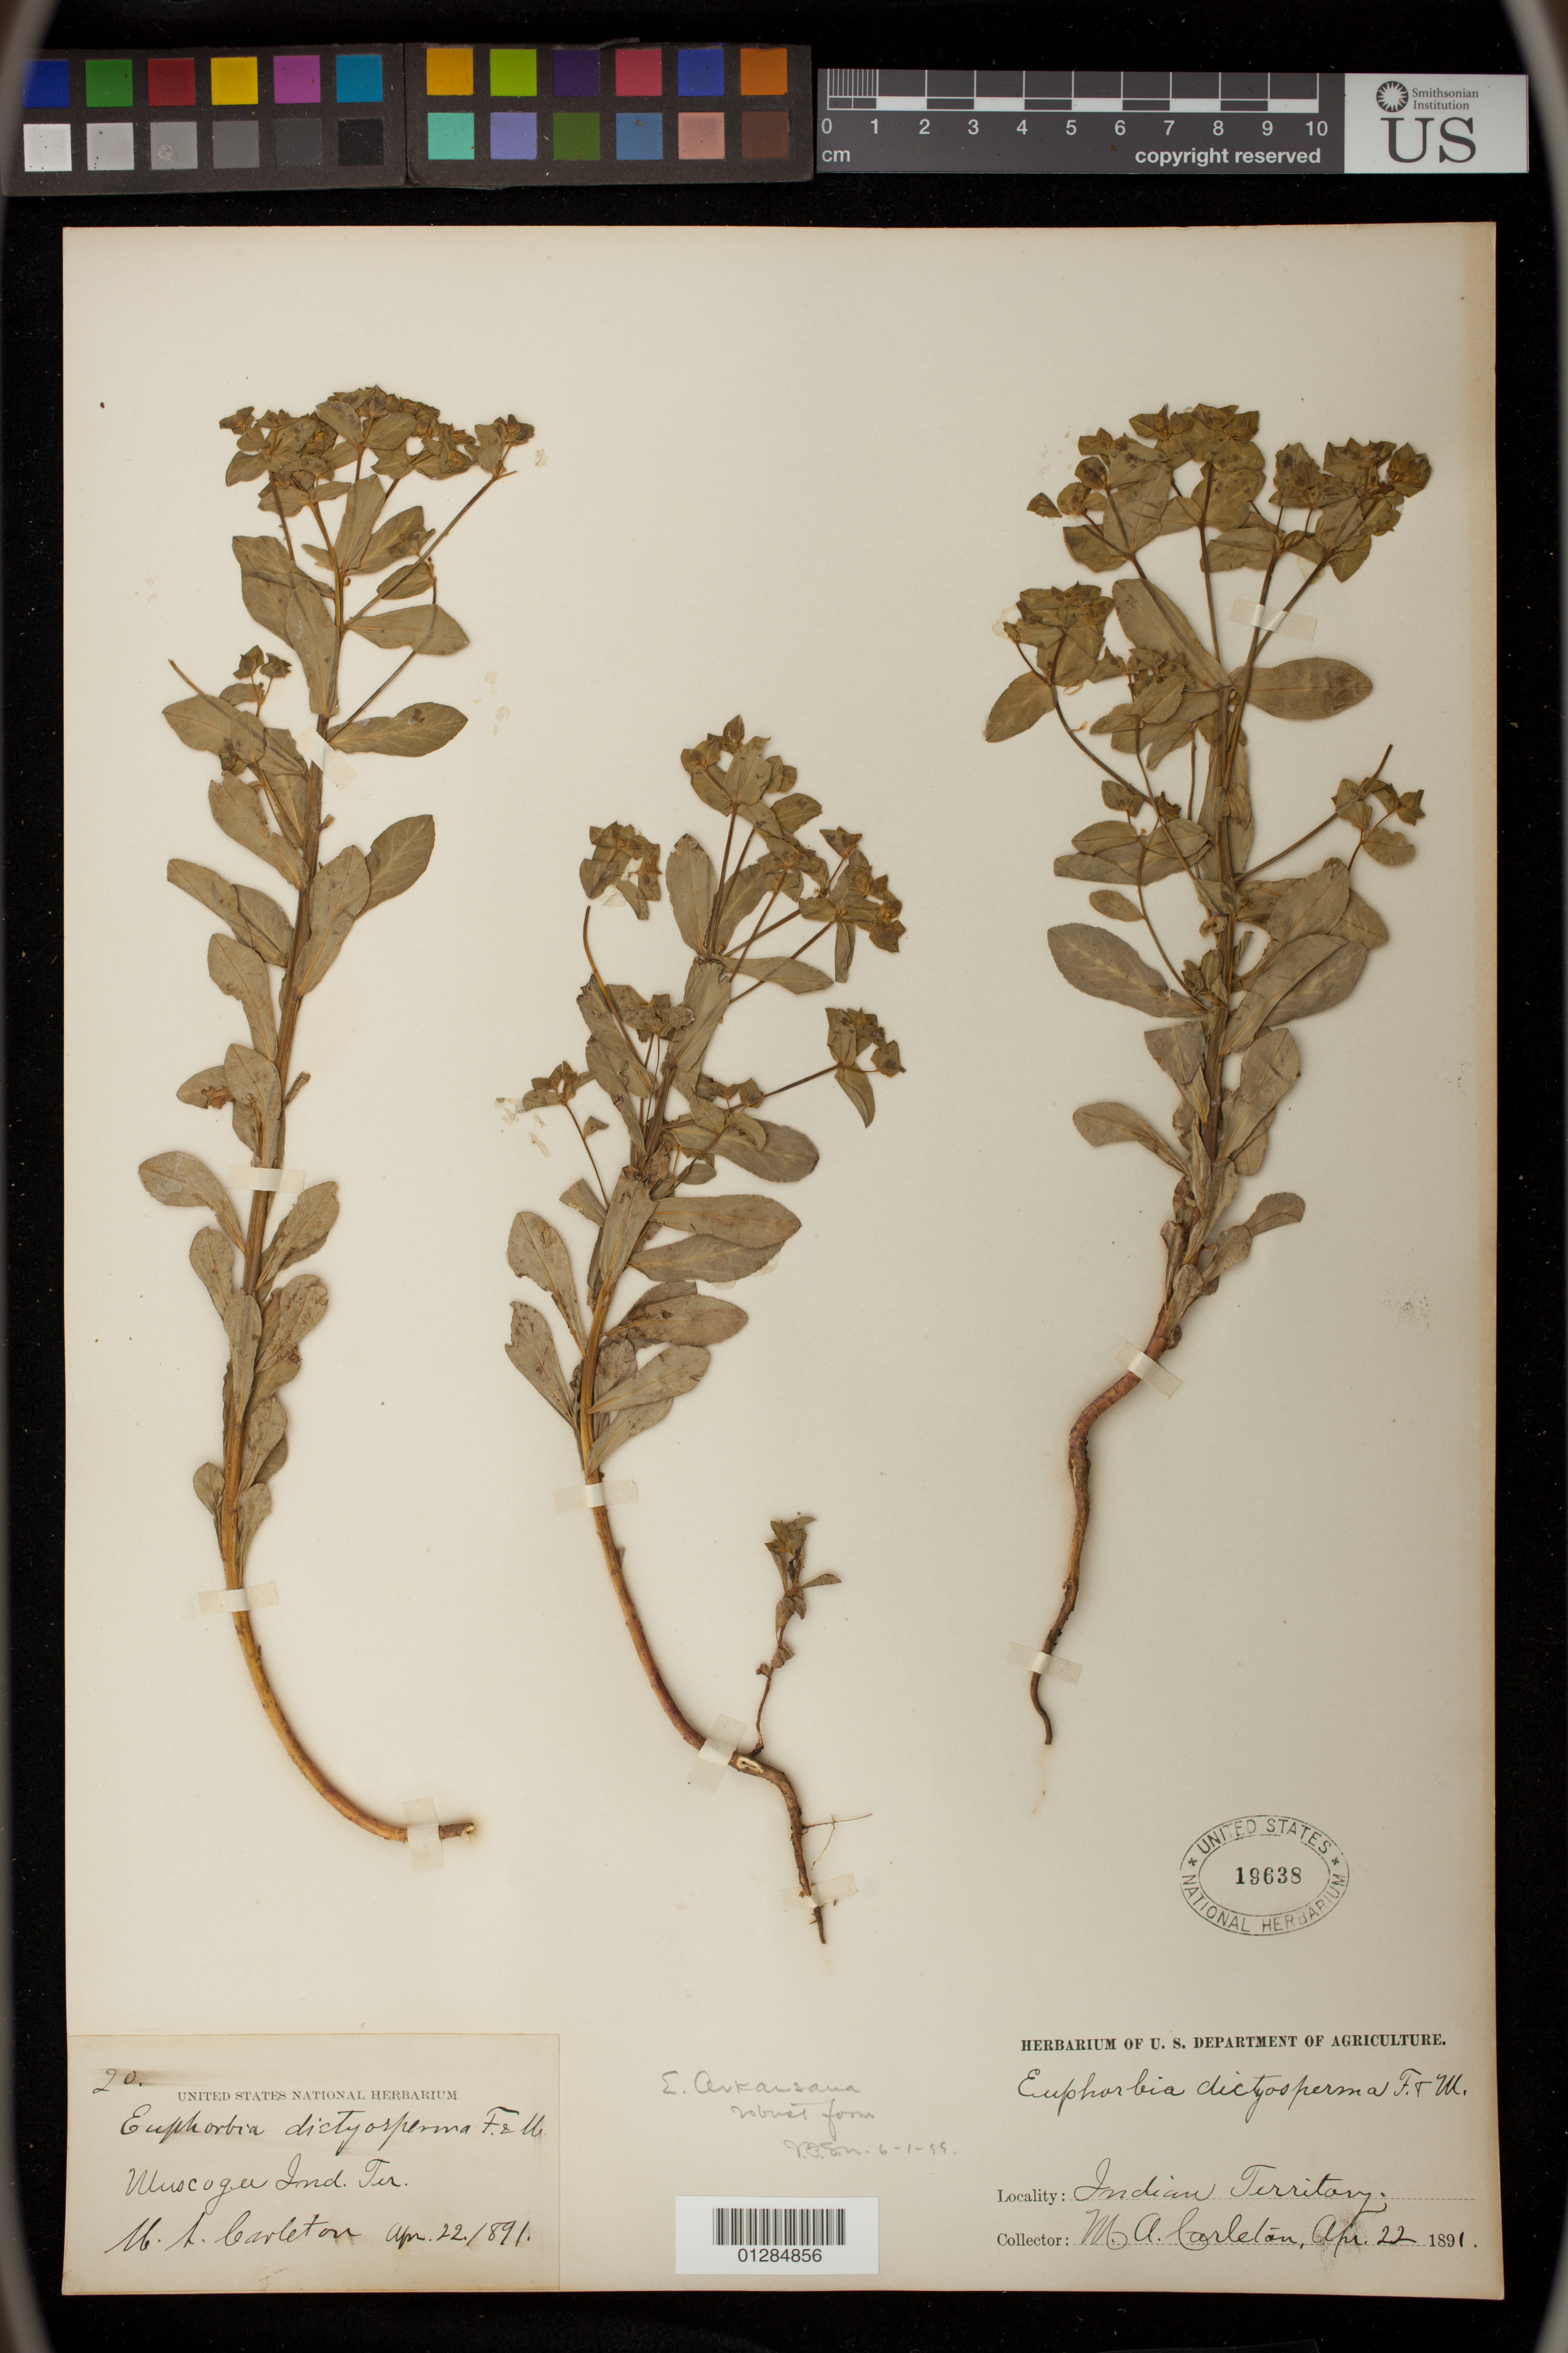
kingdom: Plantae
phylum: Tracheophyta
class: Magnoliopsida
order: Malpighiales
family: Euphorbiaceae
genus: Euphorbia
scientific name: Euphorbia spathulata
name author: Lam.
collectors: M. A. Carleton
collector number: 20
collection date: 1891-04-22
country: United States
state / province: Oklahoma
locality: Muscogee Indian Territory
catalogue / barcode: US 19638